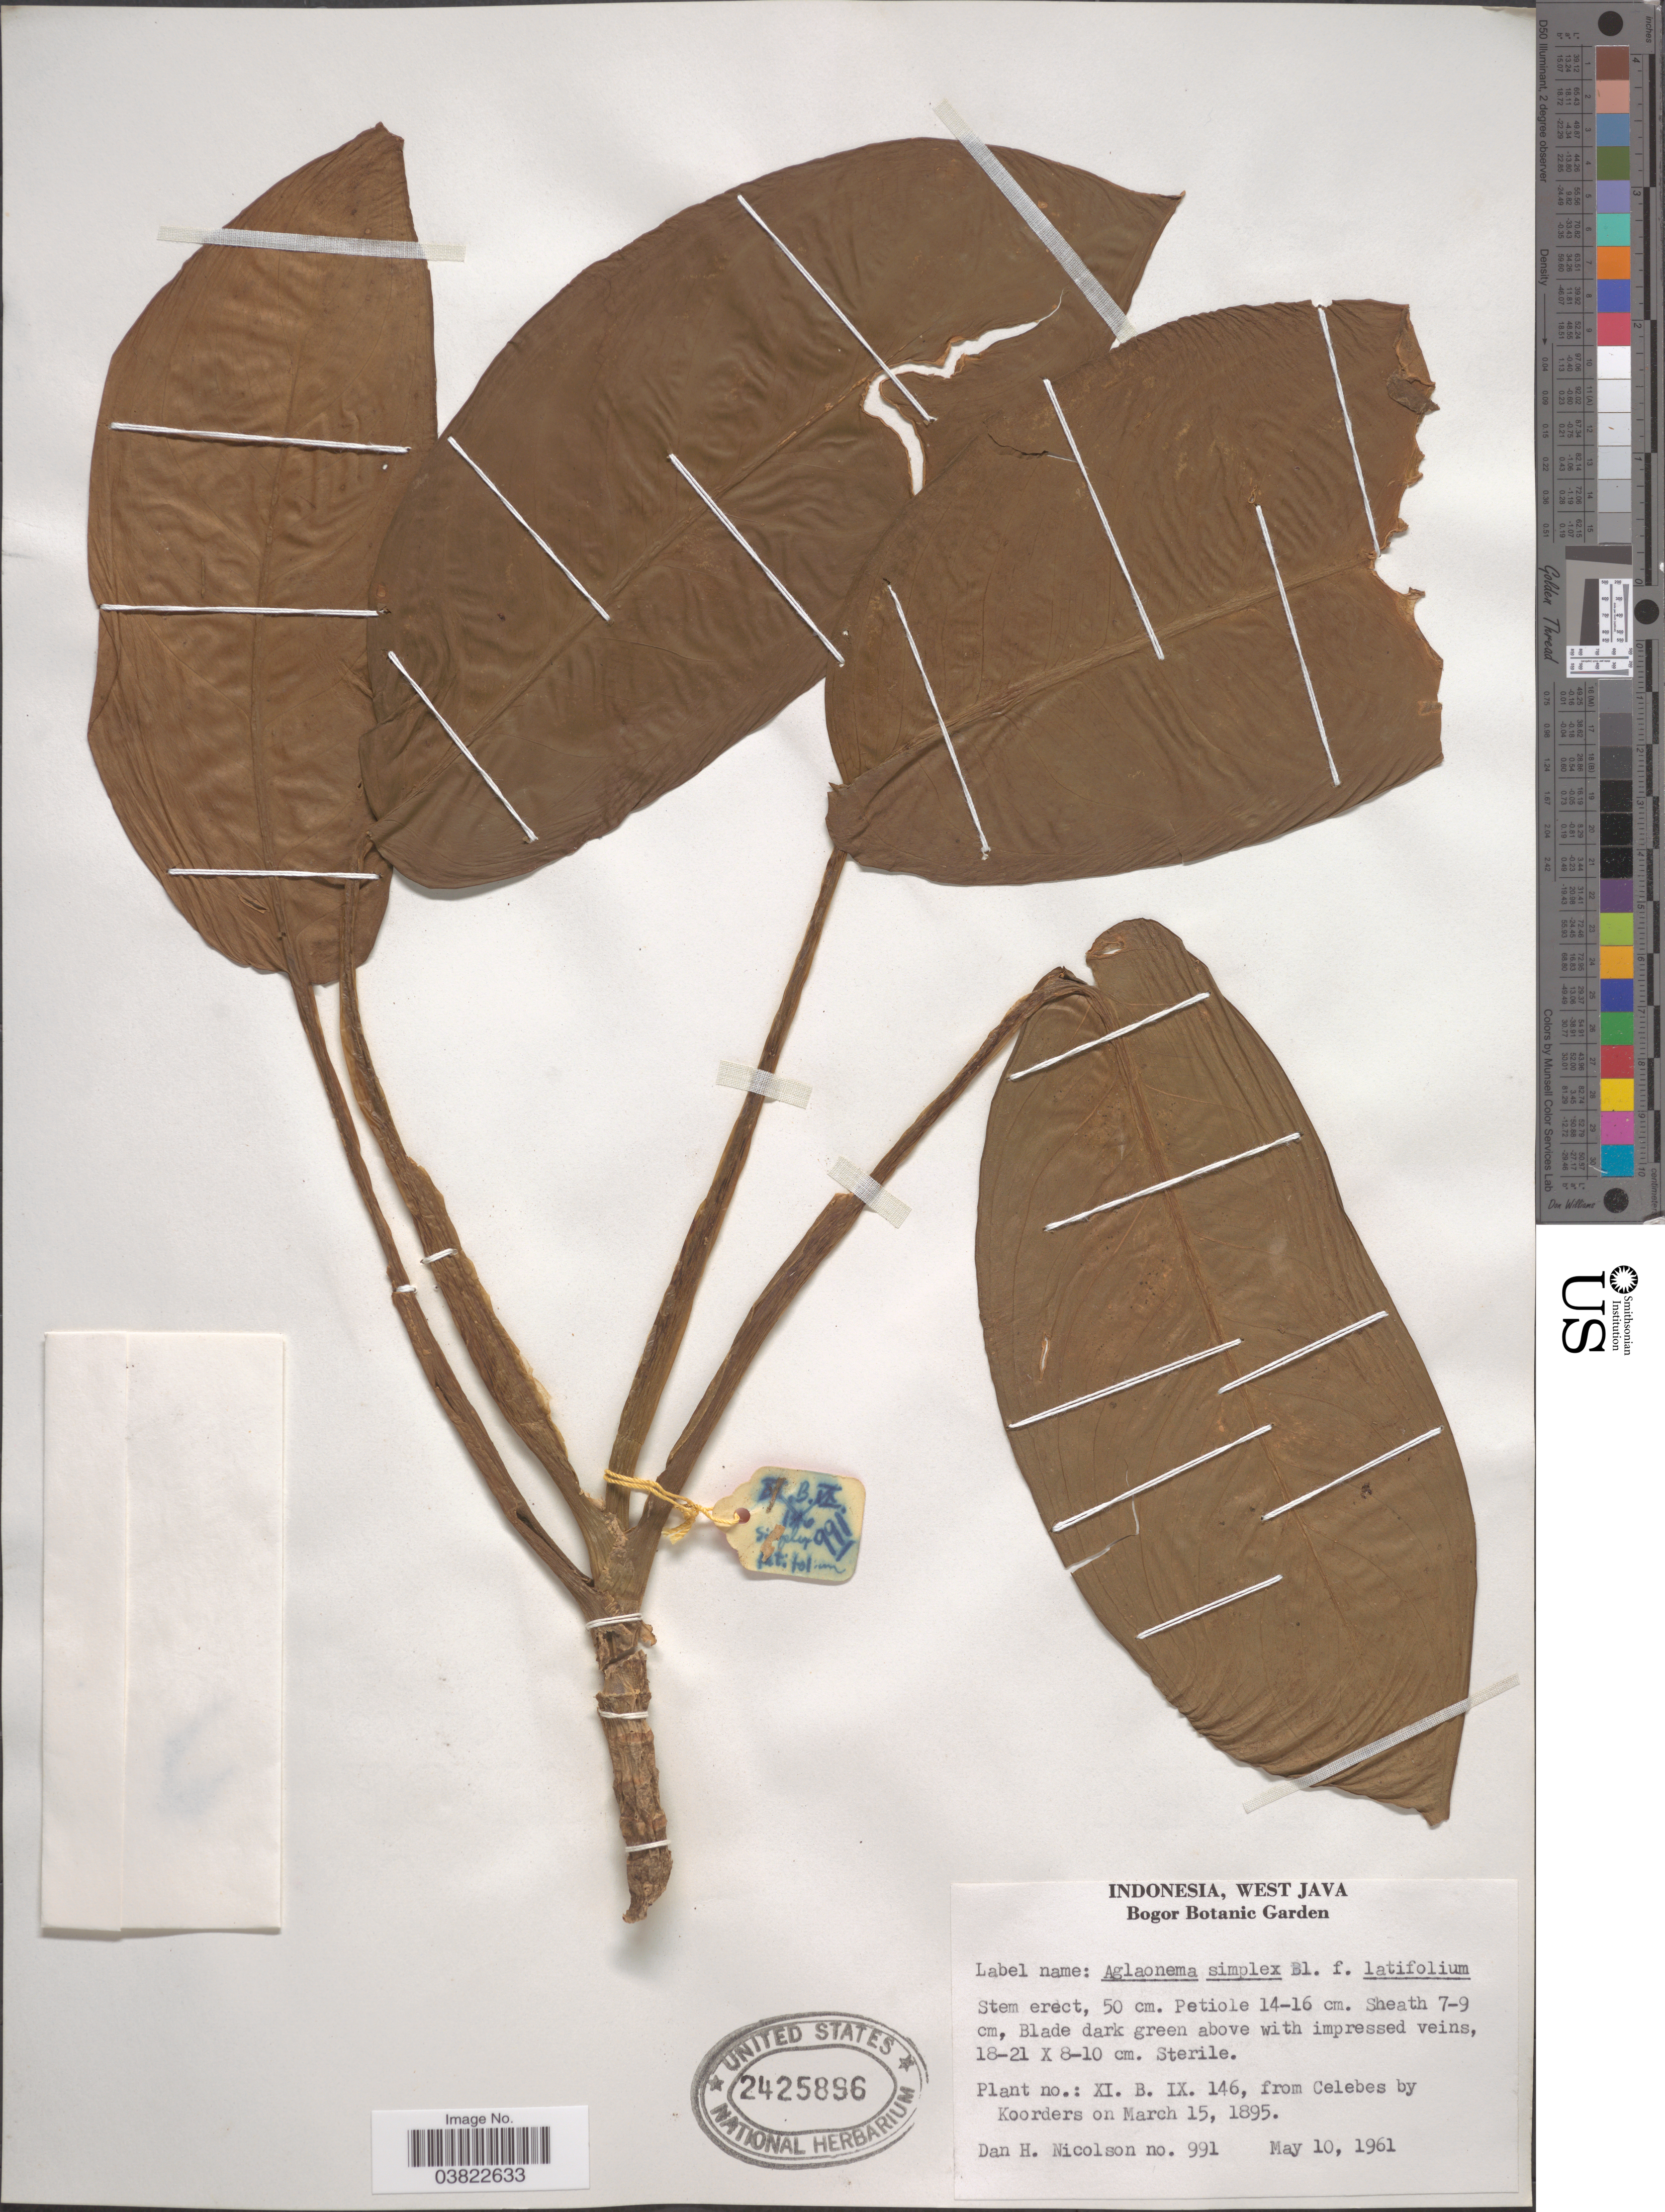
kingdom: Plantae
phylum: Tracheophyta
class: Liliopsida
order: Alismatales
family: Araceae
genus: Aglaonema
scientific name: Aglaonema simplex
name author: Blume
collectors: D. H. Nicolson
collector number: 991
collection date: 1961-05-10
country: Indonesia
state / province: Java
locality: West Java. Bogor Botanic Garden.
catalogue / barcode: US 2425896